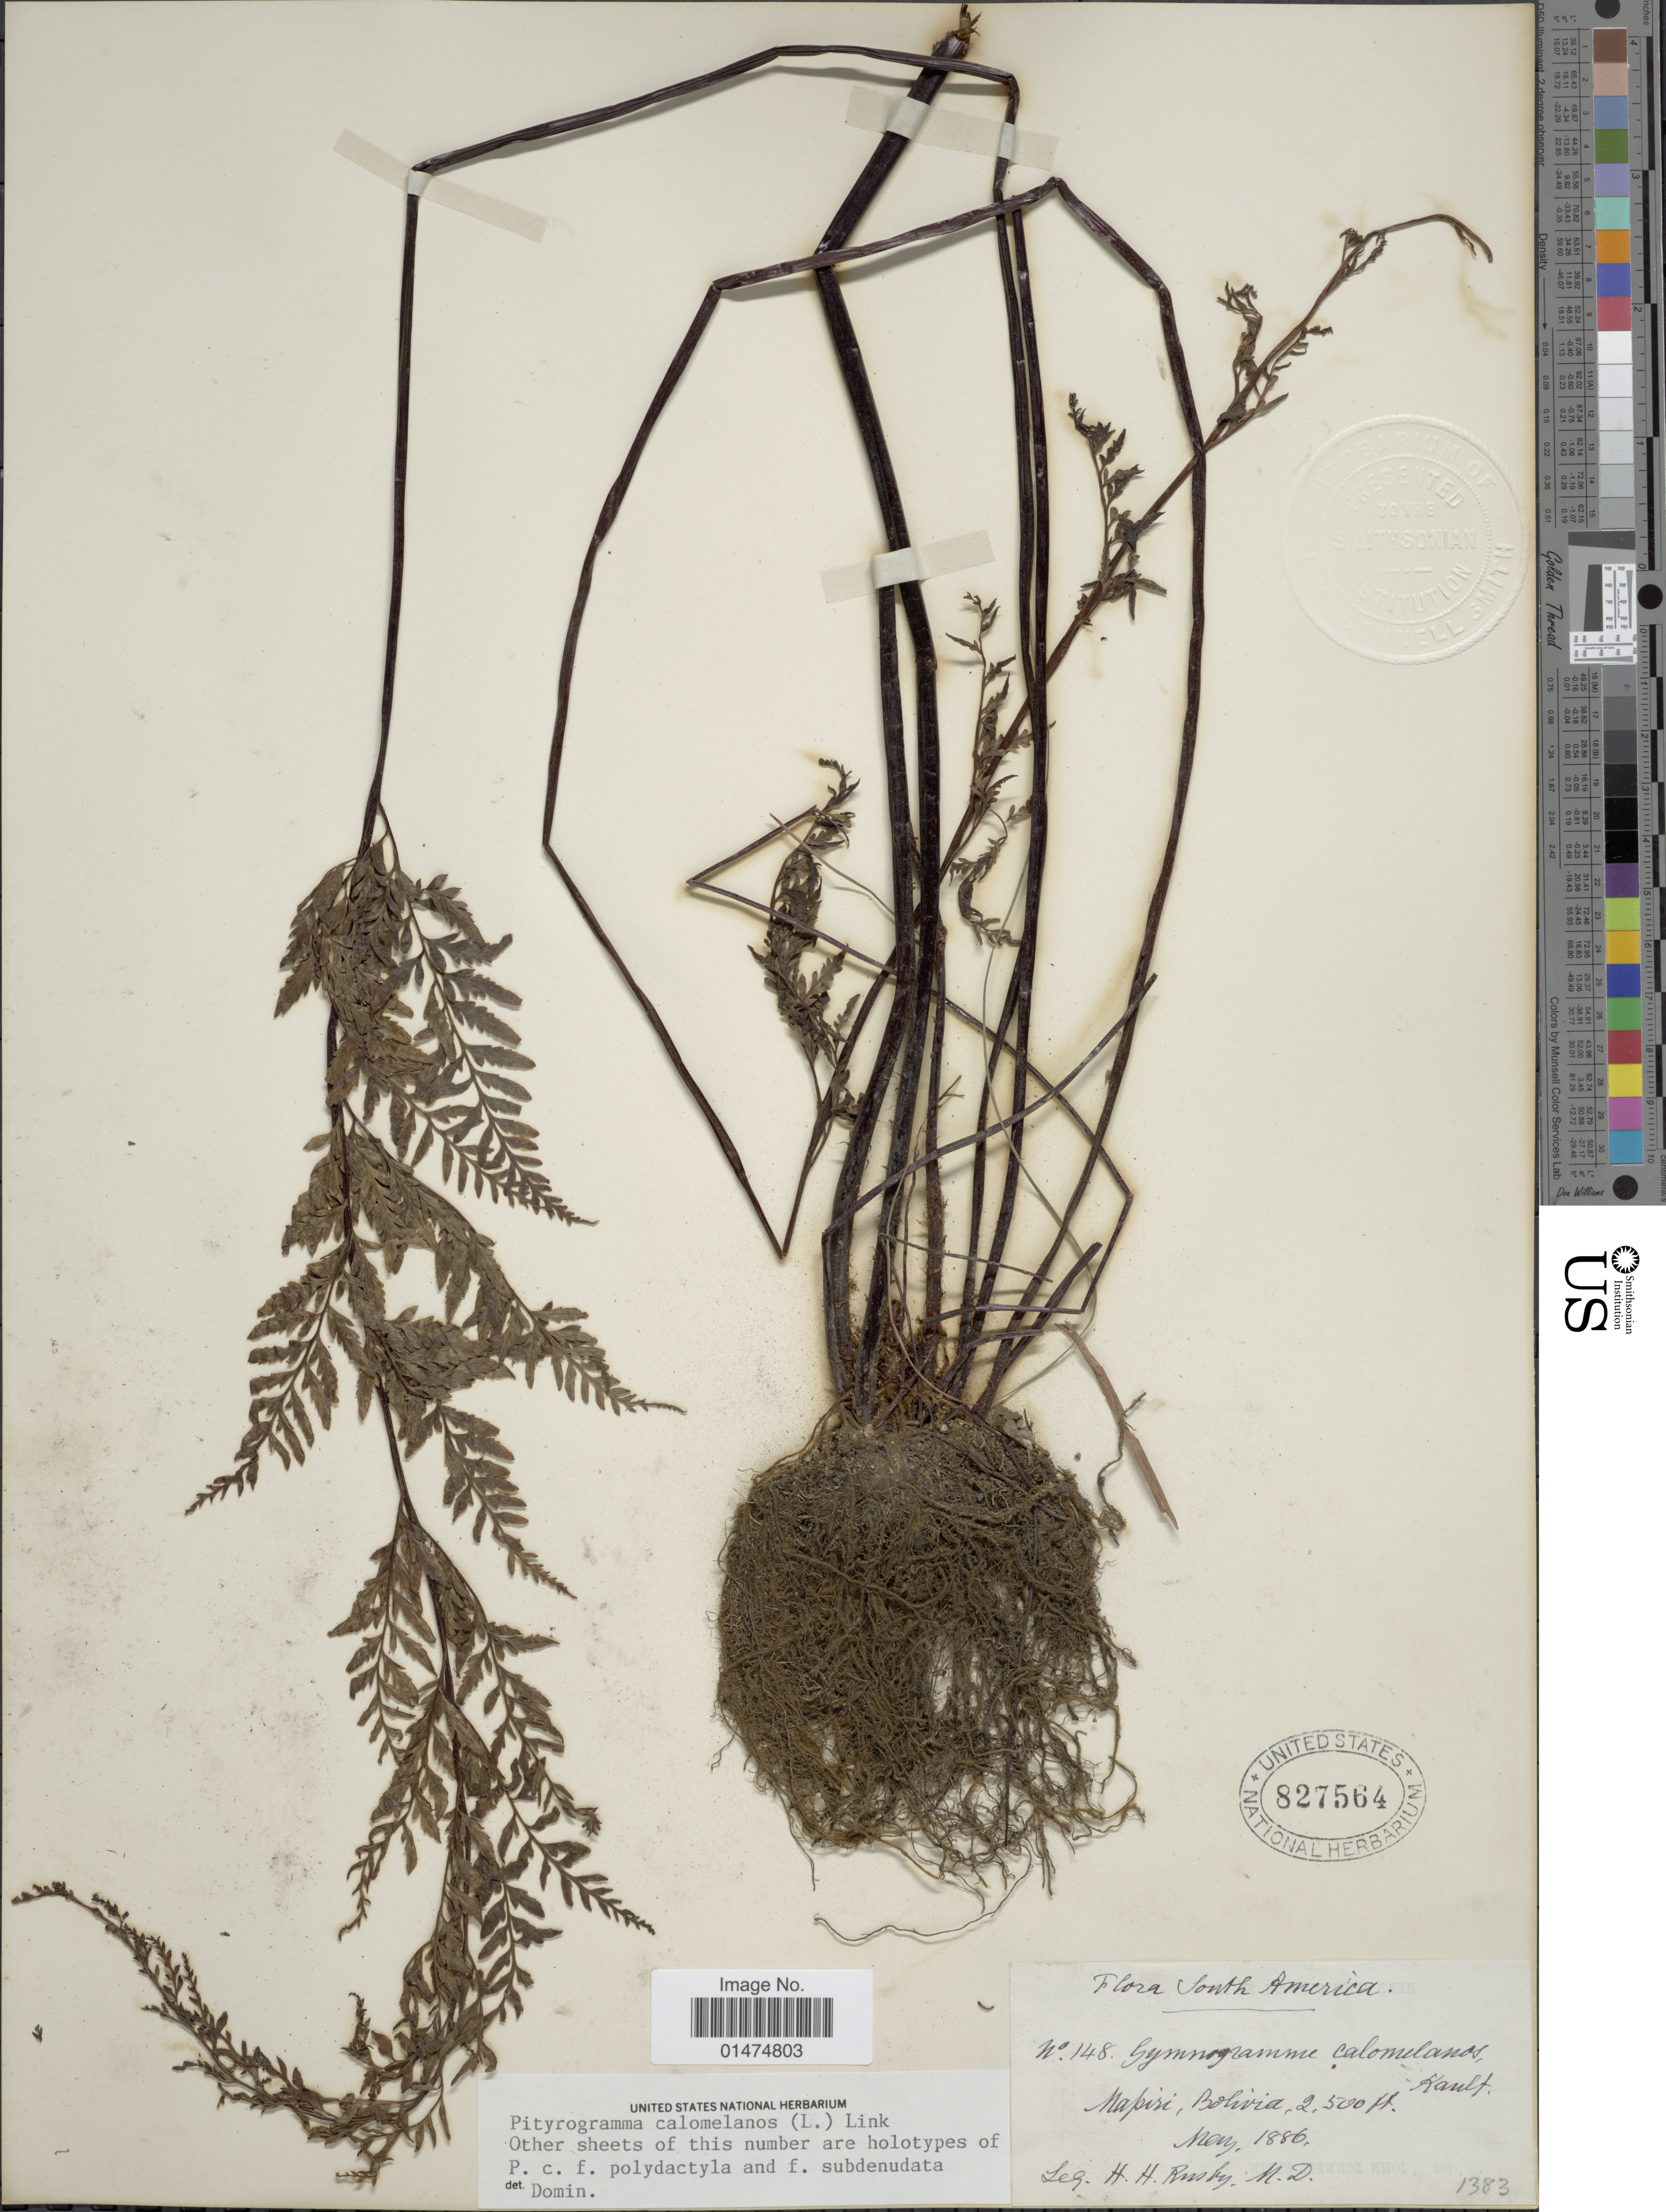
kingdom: Plantae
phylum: Tracheophyta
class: Polypodiopsida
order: Polypodiales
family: Pteridaceae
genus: Pityrogramma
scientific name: Pityrogramma calomelanos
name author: (L.) Link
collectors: H. H. Rusby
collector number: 148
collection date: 1886-05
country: Bolivia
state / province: La Páz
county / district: Larecaja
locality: Mapiri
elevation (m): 762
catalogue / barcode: US 827564